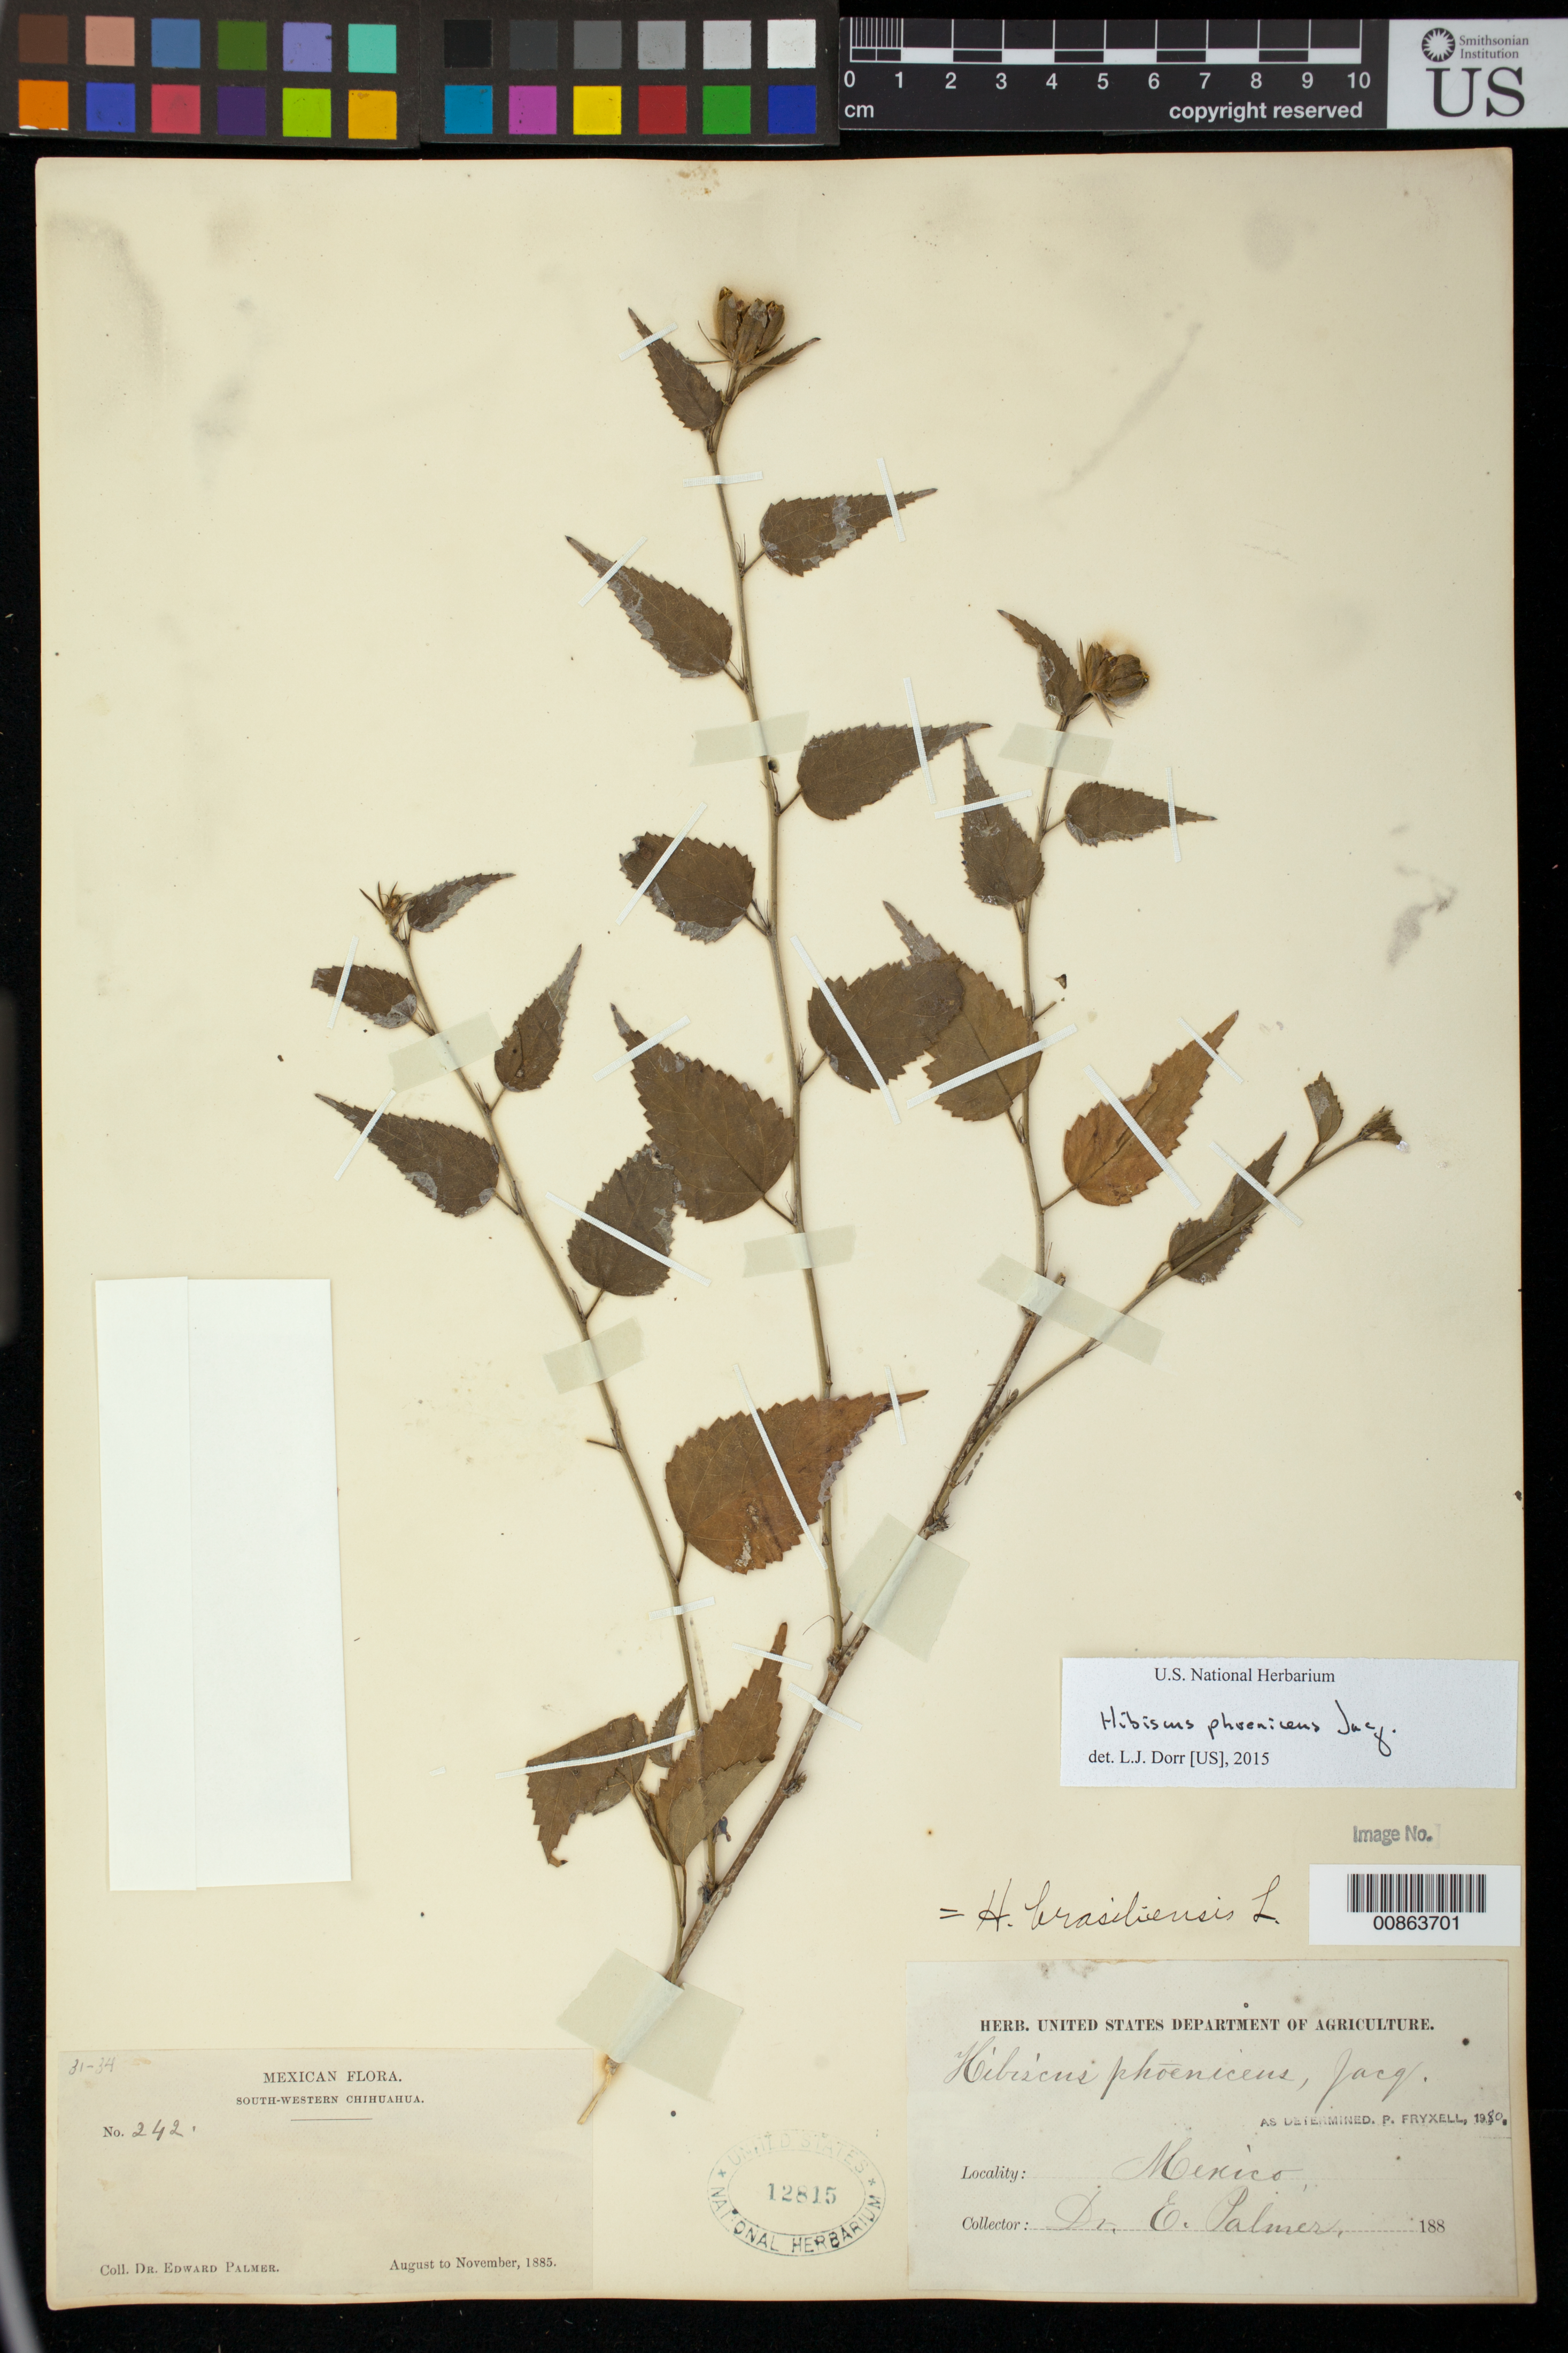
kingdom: Plantae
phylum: Tracheophyta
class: Magnoliopsida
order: Malvales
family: Malvaceae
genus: Hibiscus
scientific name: Hibiscus phoeniceus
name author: Jacq.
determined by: Dorr, L. J., (BOT), Smithsonian Institution - National Museum of Natural History (UNITED STATES)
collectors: E. Palmer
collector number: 242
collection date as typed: Aug 1885 to -- Nov 1885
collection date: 1885-08/1885-11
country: Mexico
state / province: Chihuahua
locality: South-Western Chihuahua.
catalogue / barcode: US 12815